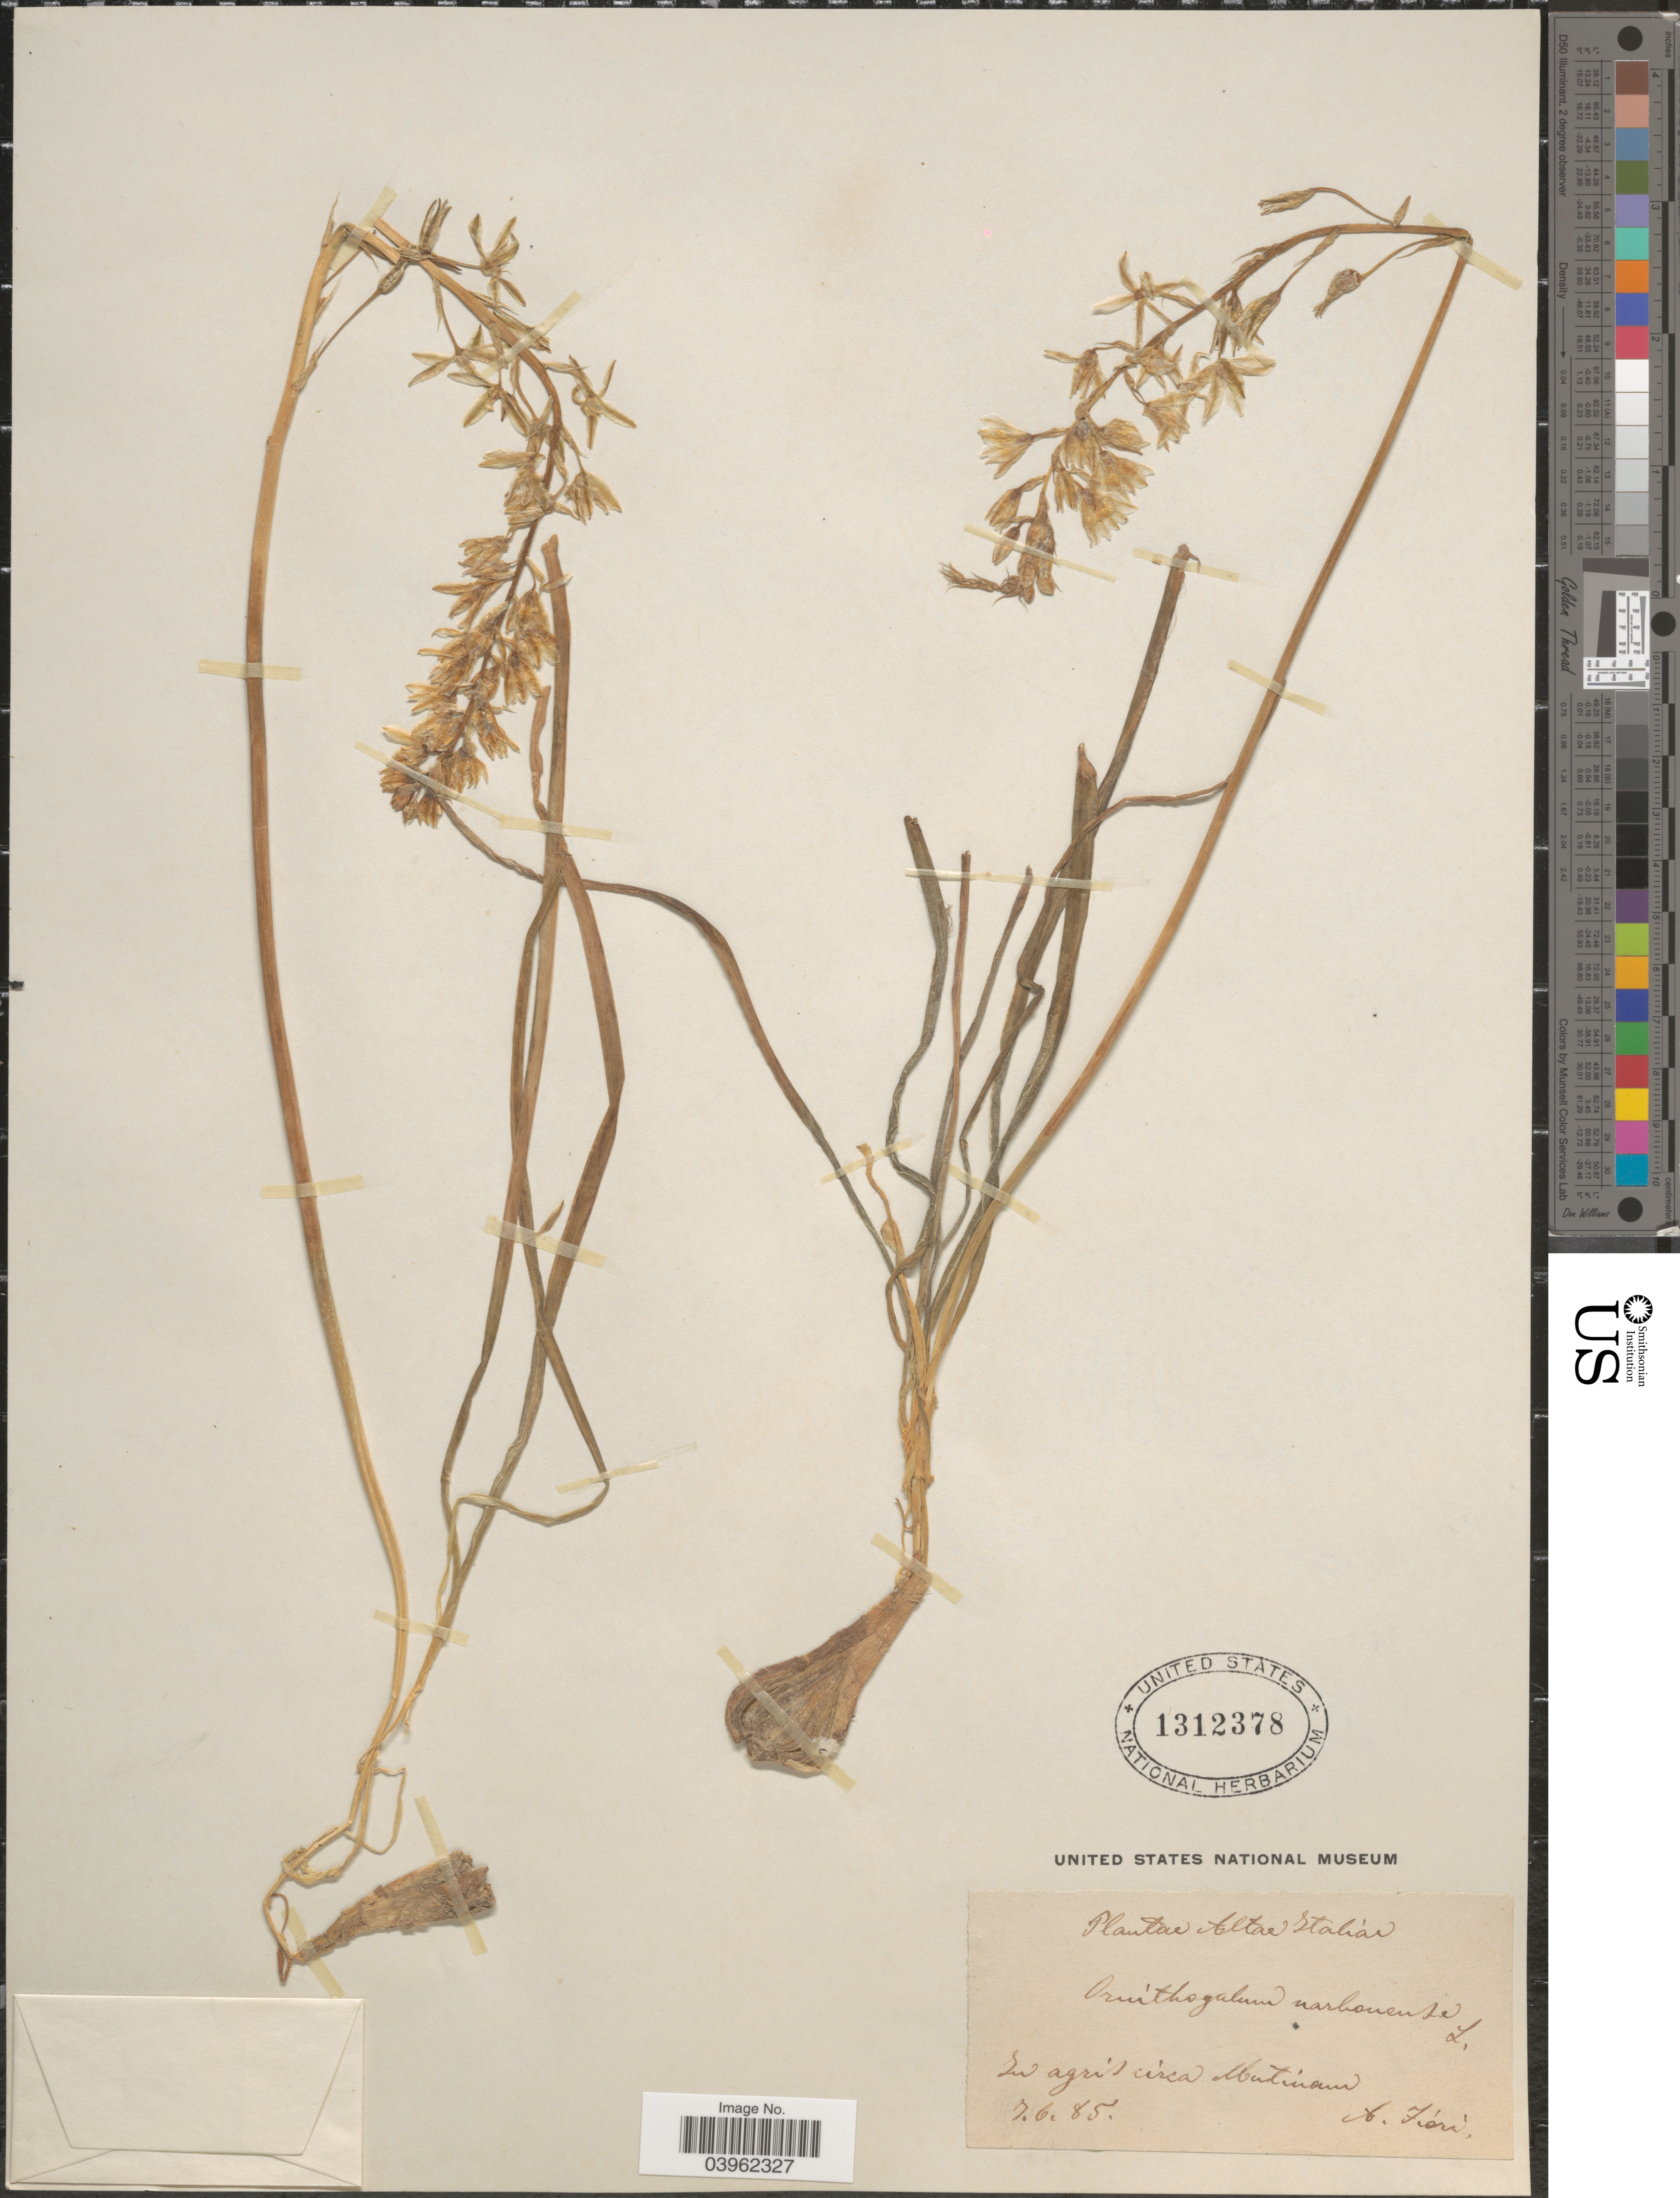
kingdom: Plantae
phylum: Tracheophyta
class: Liliopsida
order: Asparagales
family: Asparagaceae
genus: Ornithogalum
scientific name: Ornithogalum narbonense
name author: L.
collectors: A. Fiori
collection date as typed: Transcribed d/m/y: 7/6/85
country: Italy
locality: Alta Italiae. In agris circa Martinam.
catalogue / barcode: US 1312378